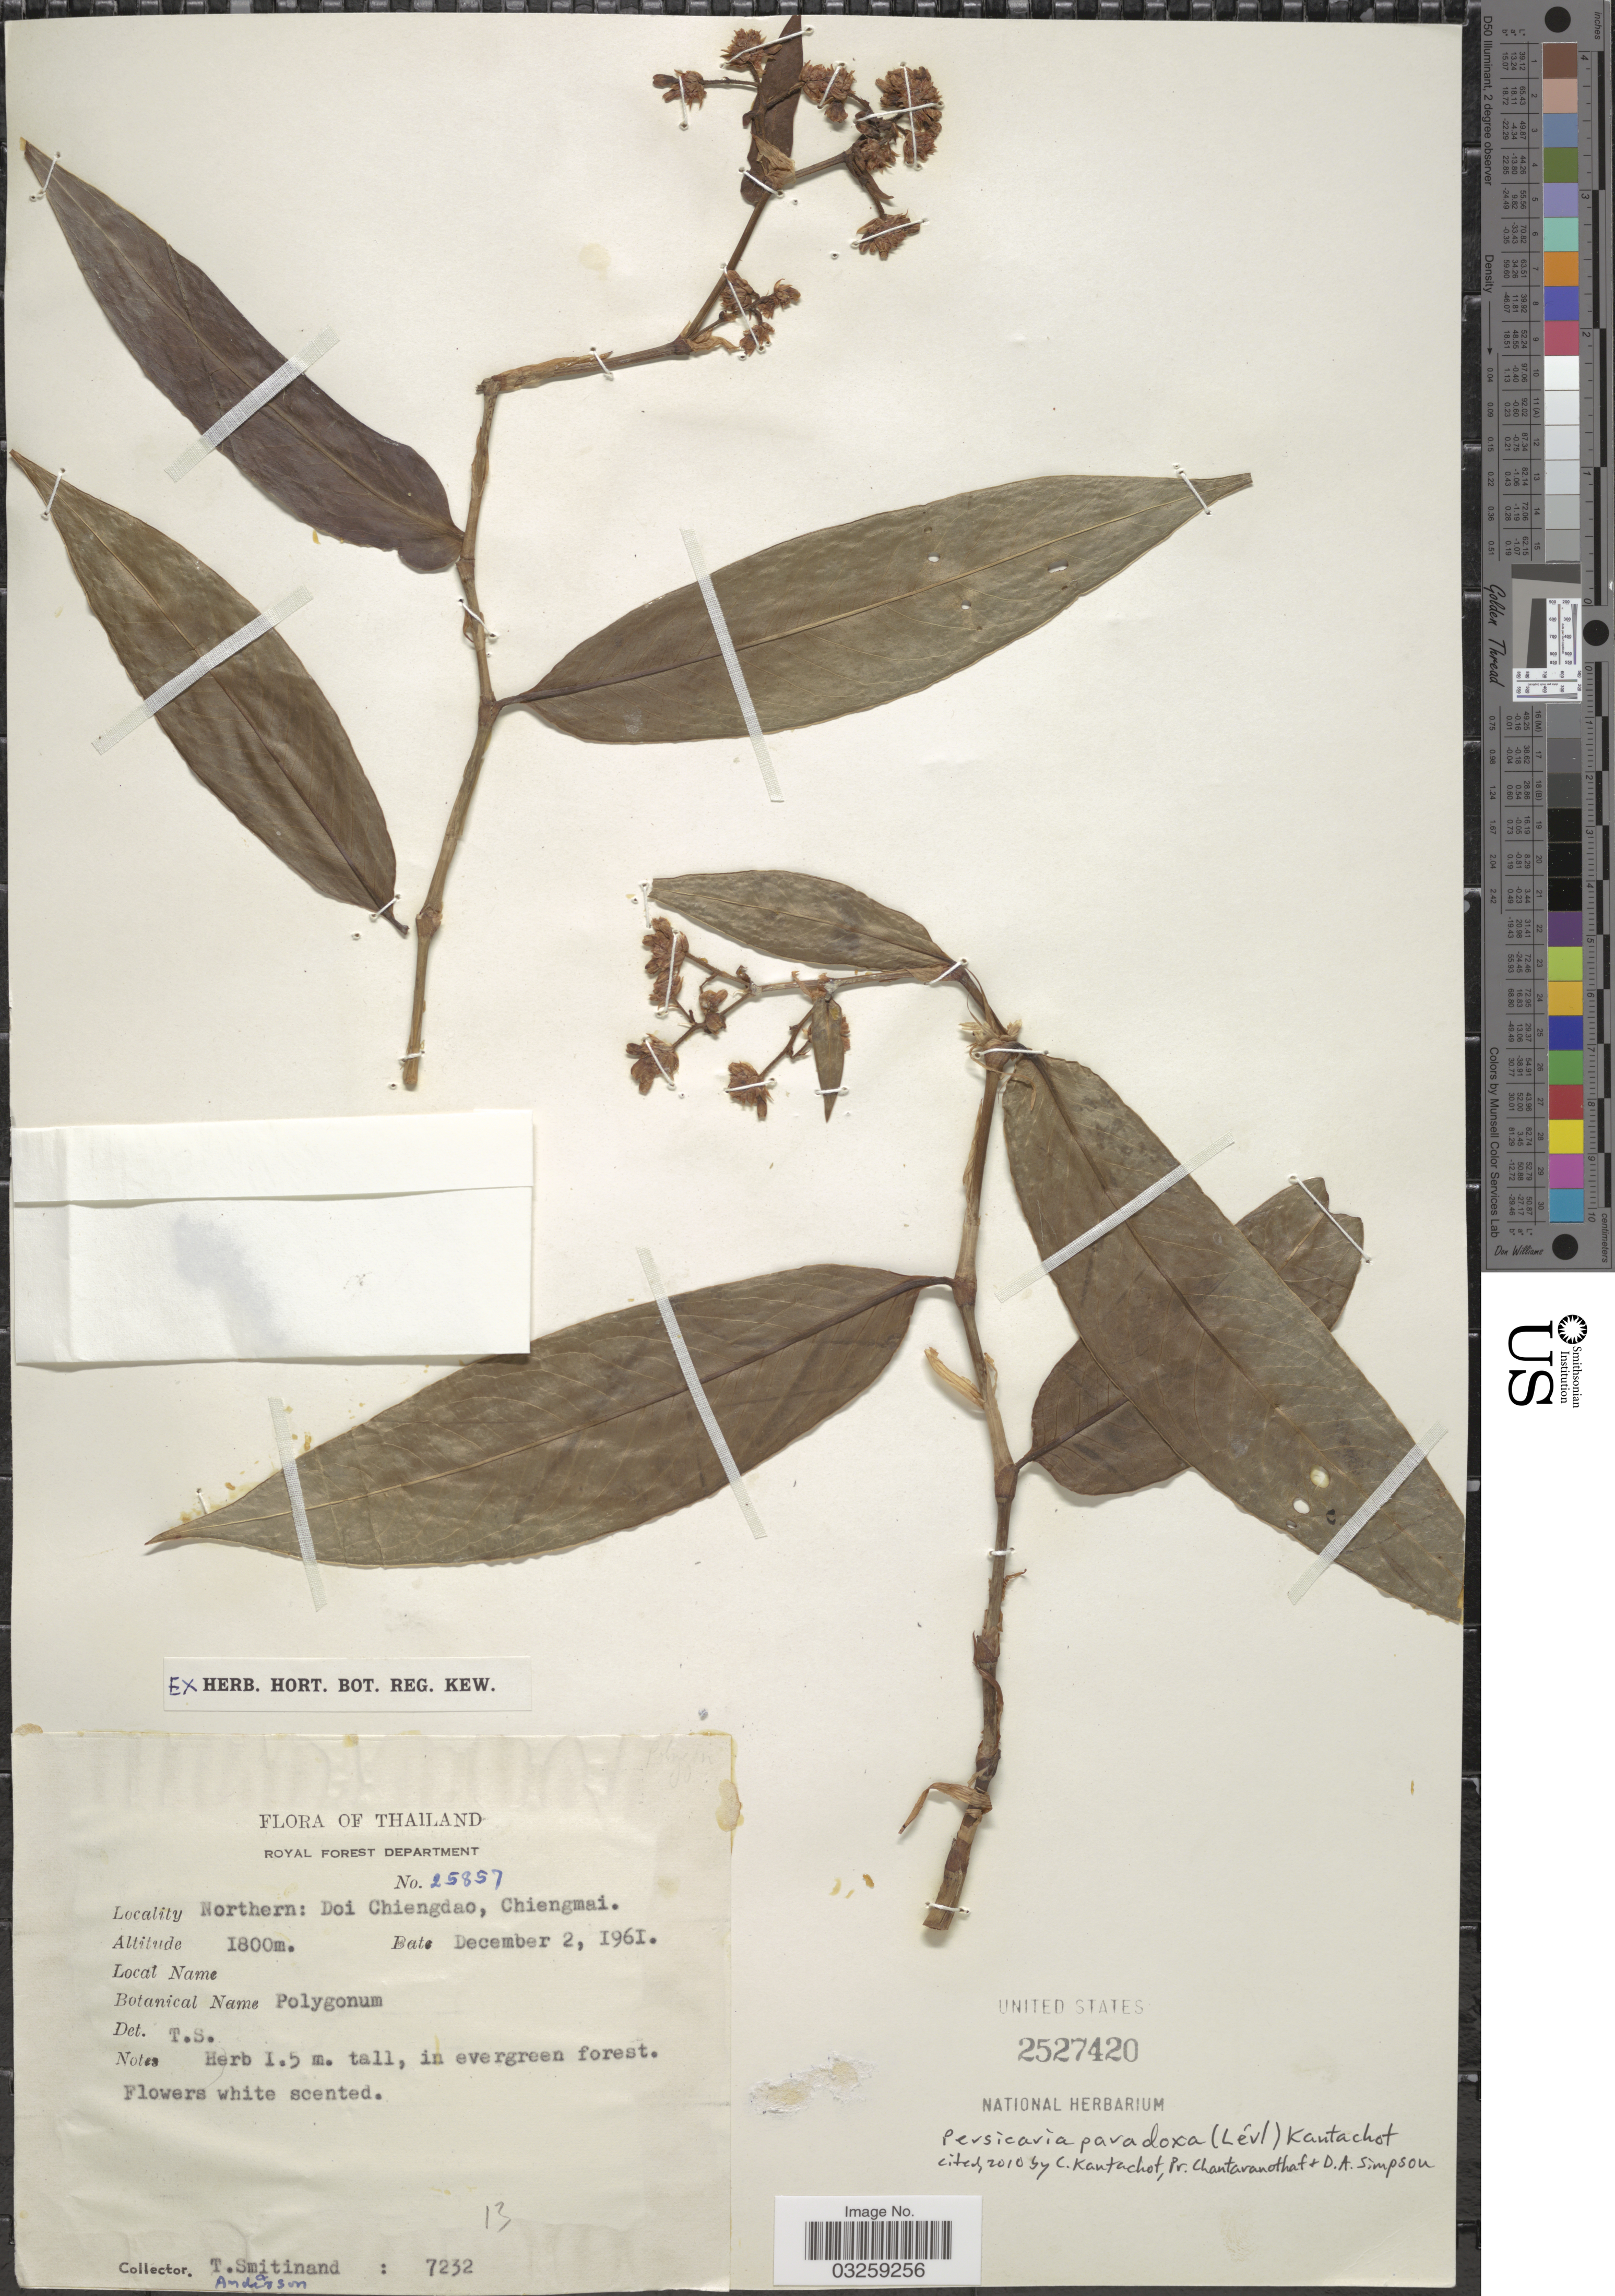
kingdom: Plantae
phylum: Tracheophyta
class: Magnoliopsida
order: Caryophyllales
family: Polygonaceae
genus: Polygonum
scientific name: Polygonum paradoxum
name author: H. Lév.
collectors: T. Smitinand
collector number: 7232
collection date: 1961-12-02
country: Thailand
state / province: Chiang Mai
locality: Northern: Doi Chiengdao, Chiengmai.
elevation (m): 1800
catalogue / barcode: US 2527420